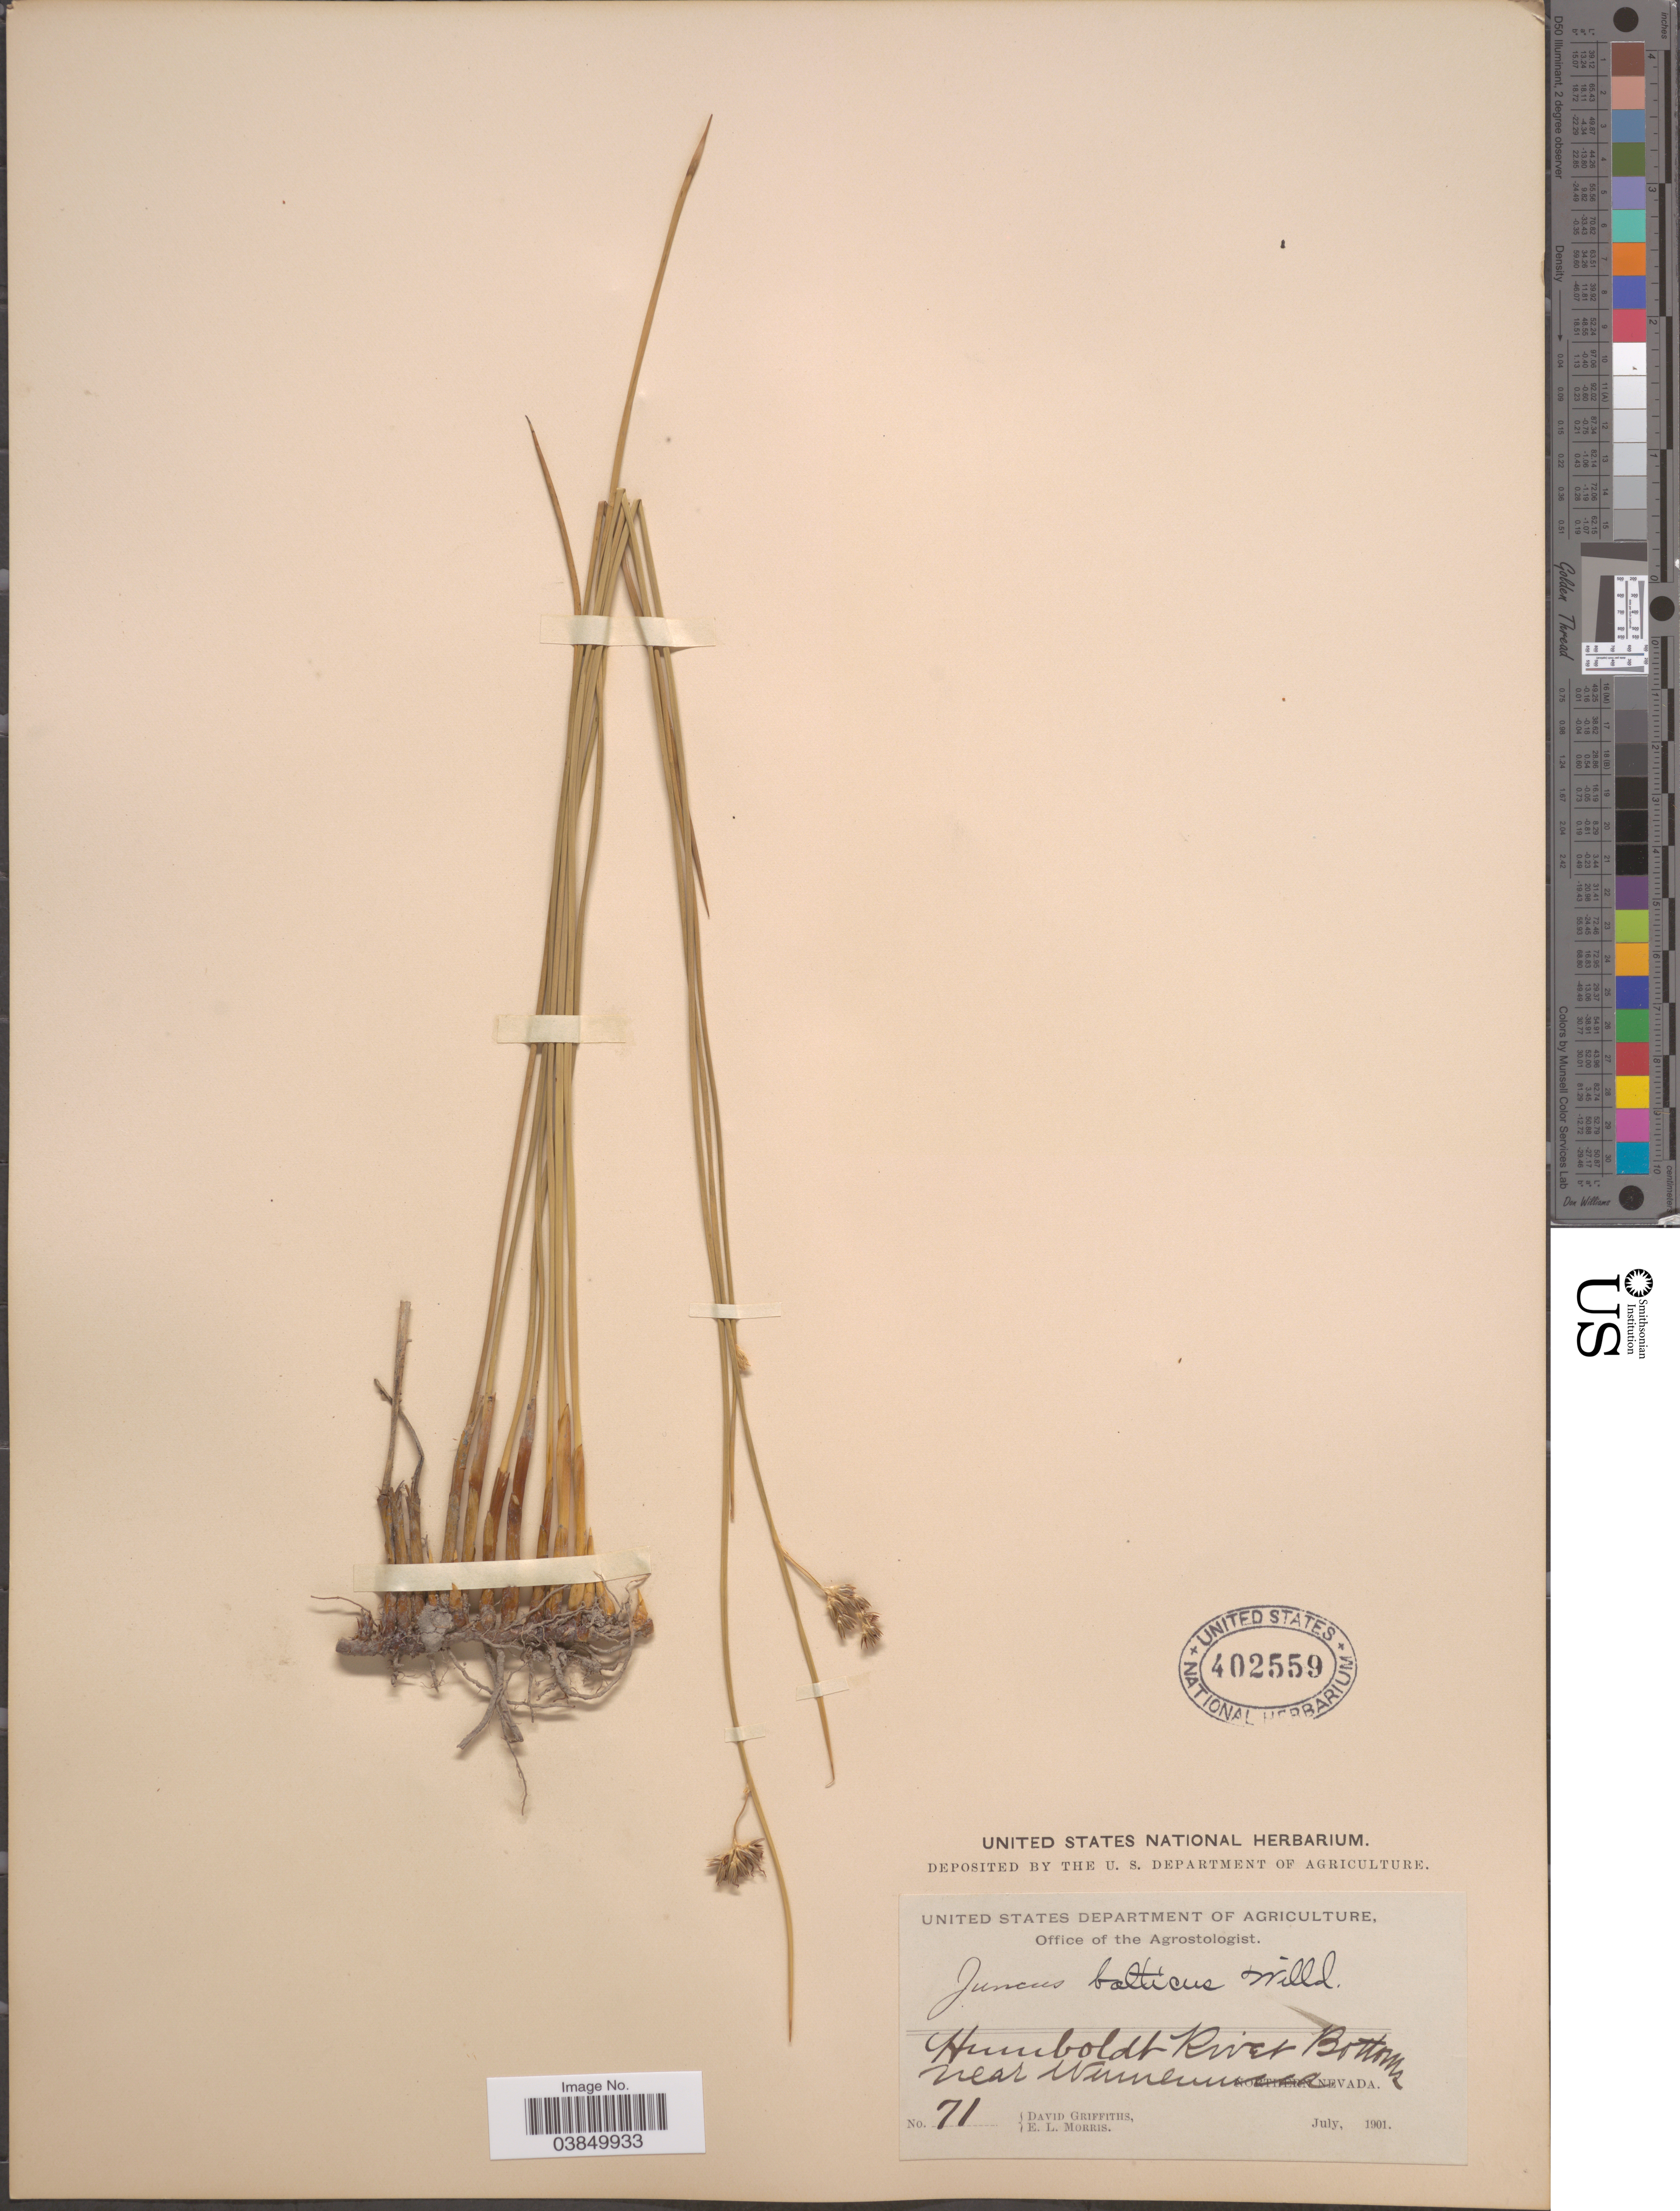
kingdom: Plantae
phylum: Tracheophyta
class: Liliopsida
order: Poales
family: Juncaceae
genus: Juncus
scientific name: Juncus balticus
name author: Willd.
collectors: D. Griffiths & E. Morris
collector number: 71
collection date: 1901-07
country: United States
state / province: Nevada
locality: Humboldt River Bottoms, near Winnemucca, Northern Nevada.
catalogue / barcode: US 402559